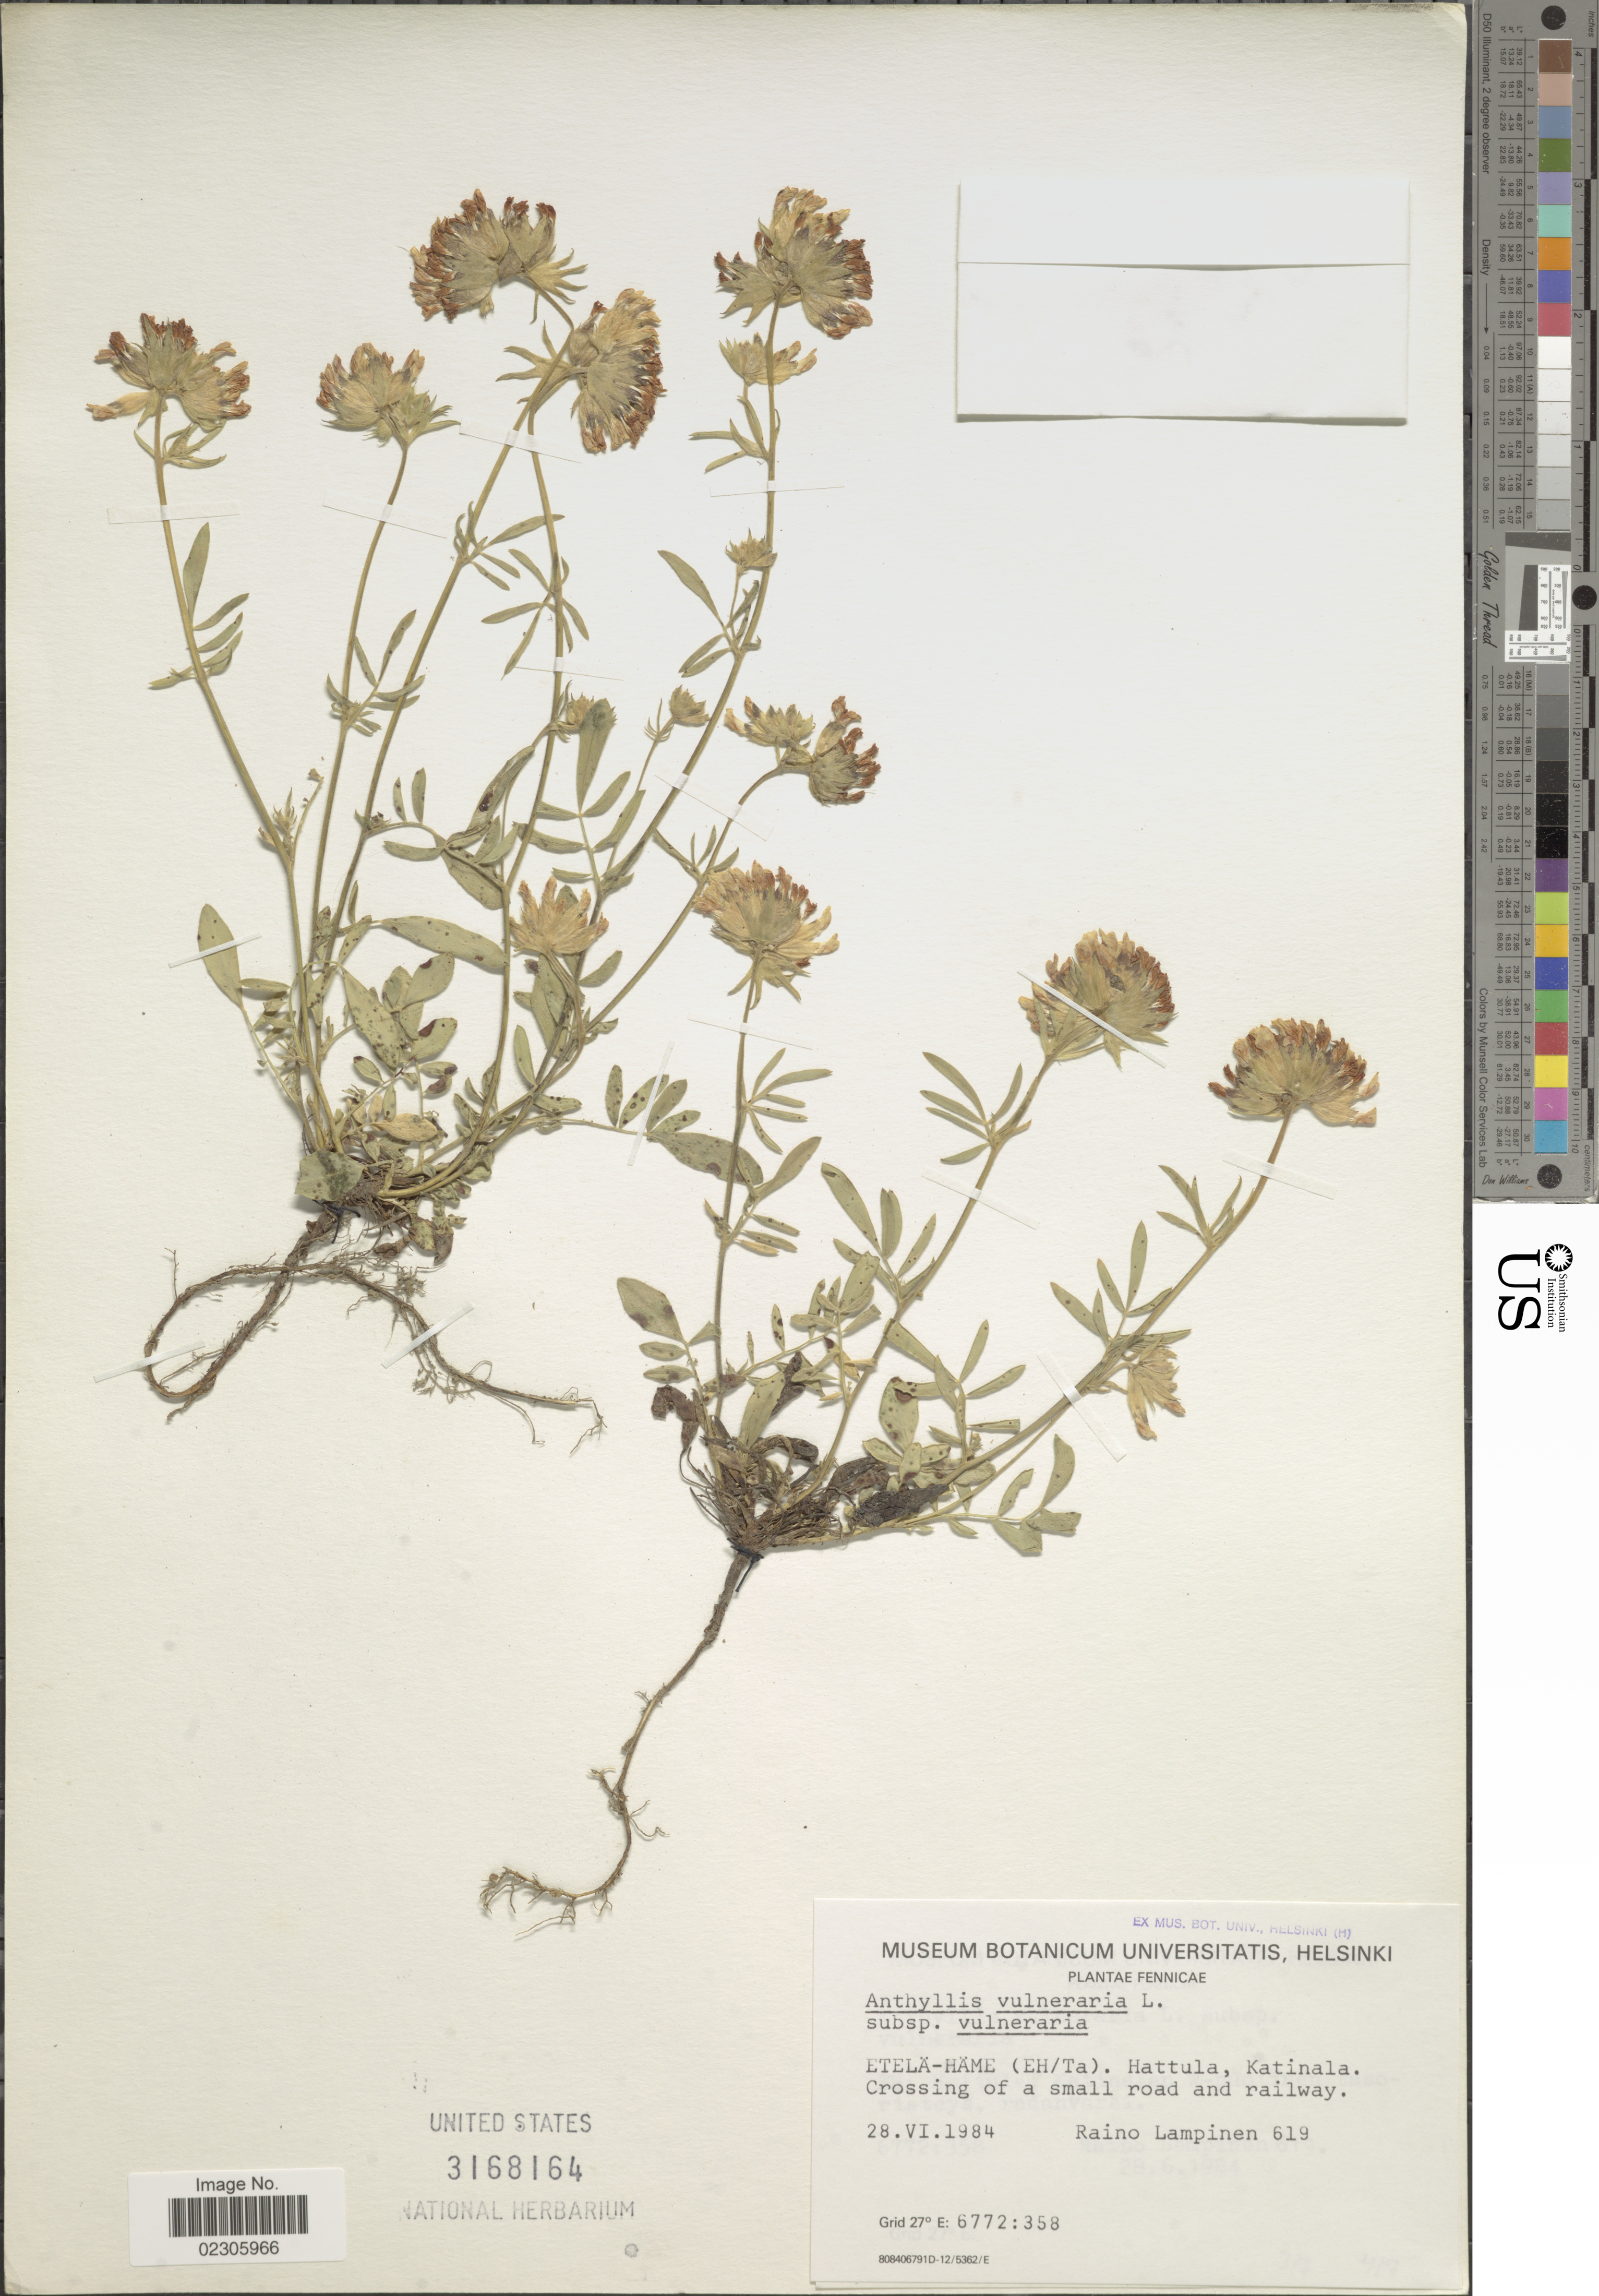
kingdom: Plantae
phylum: Tracheophyta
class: Magnoliopsida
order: Fabales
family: Fabaceae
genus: Anthyllis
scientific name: Anthyllis vulneraria subsp. vulneraria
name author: L.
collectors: R. Lampinen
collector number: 619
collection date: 1984-06-28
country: Finland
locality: Fennicae, Etela-Hame (Eh/Ta), Hattula, Katinala, crossing of a small road and railway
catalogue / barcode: US 3168164